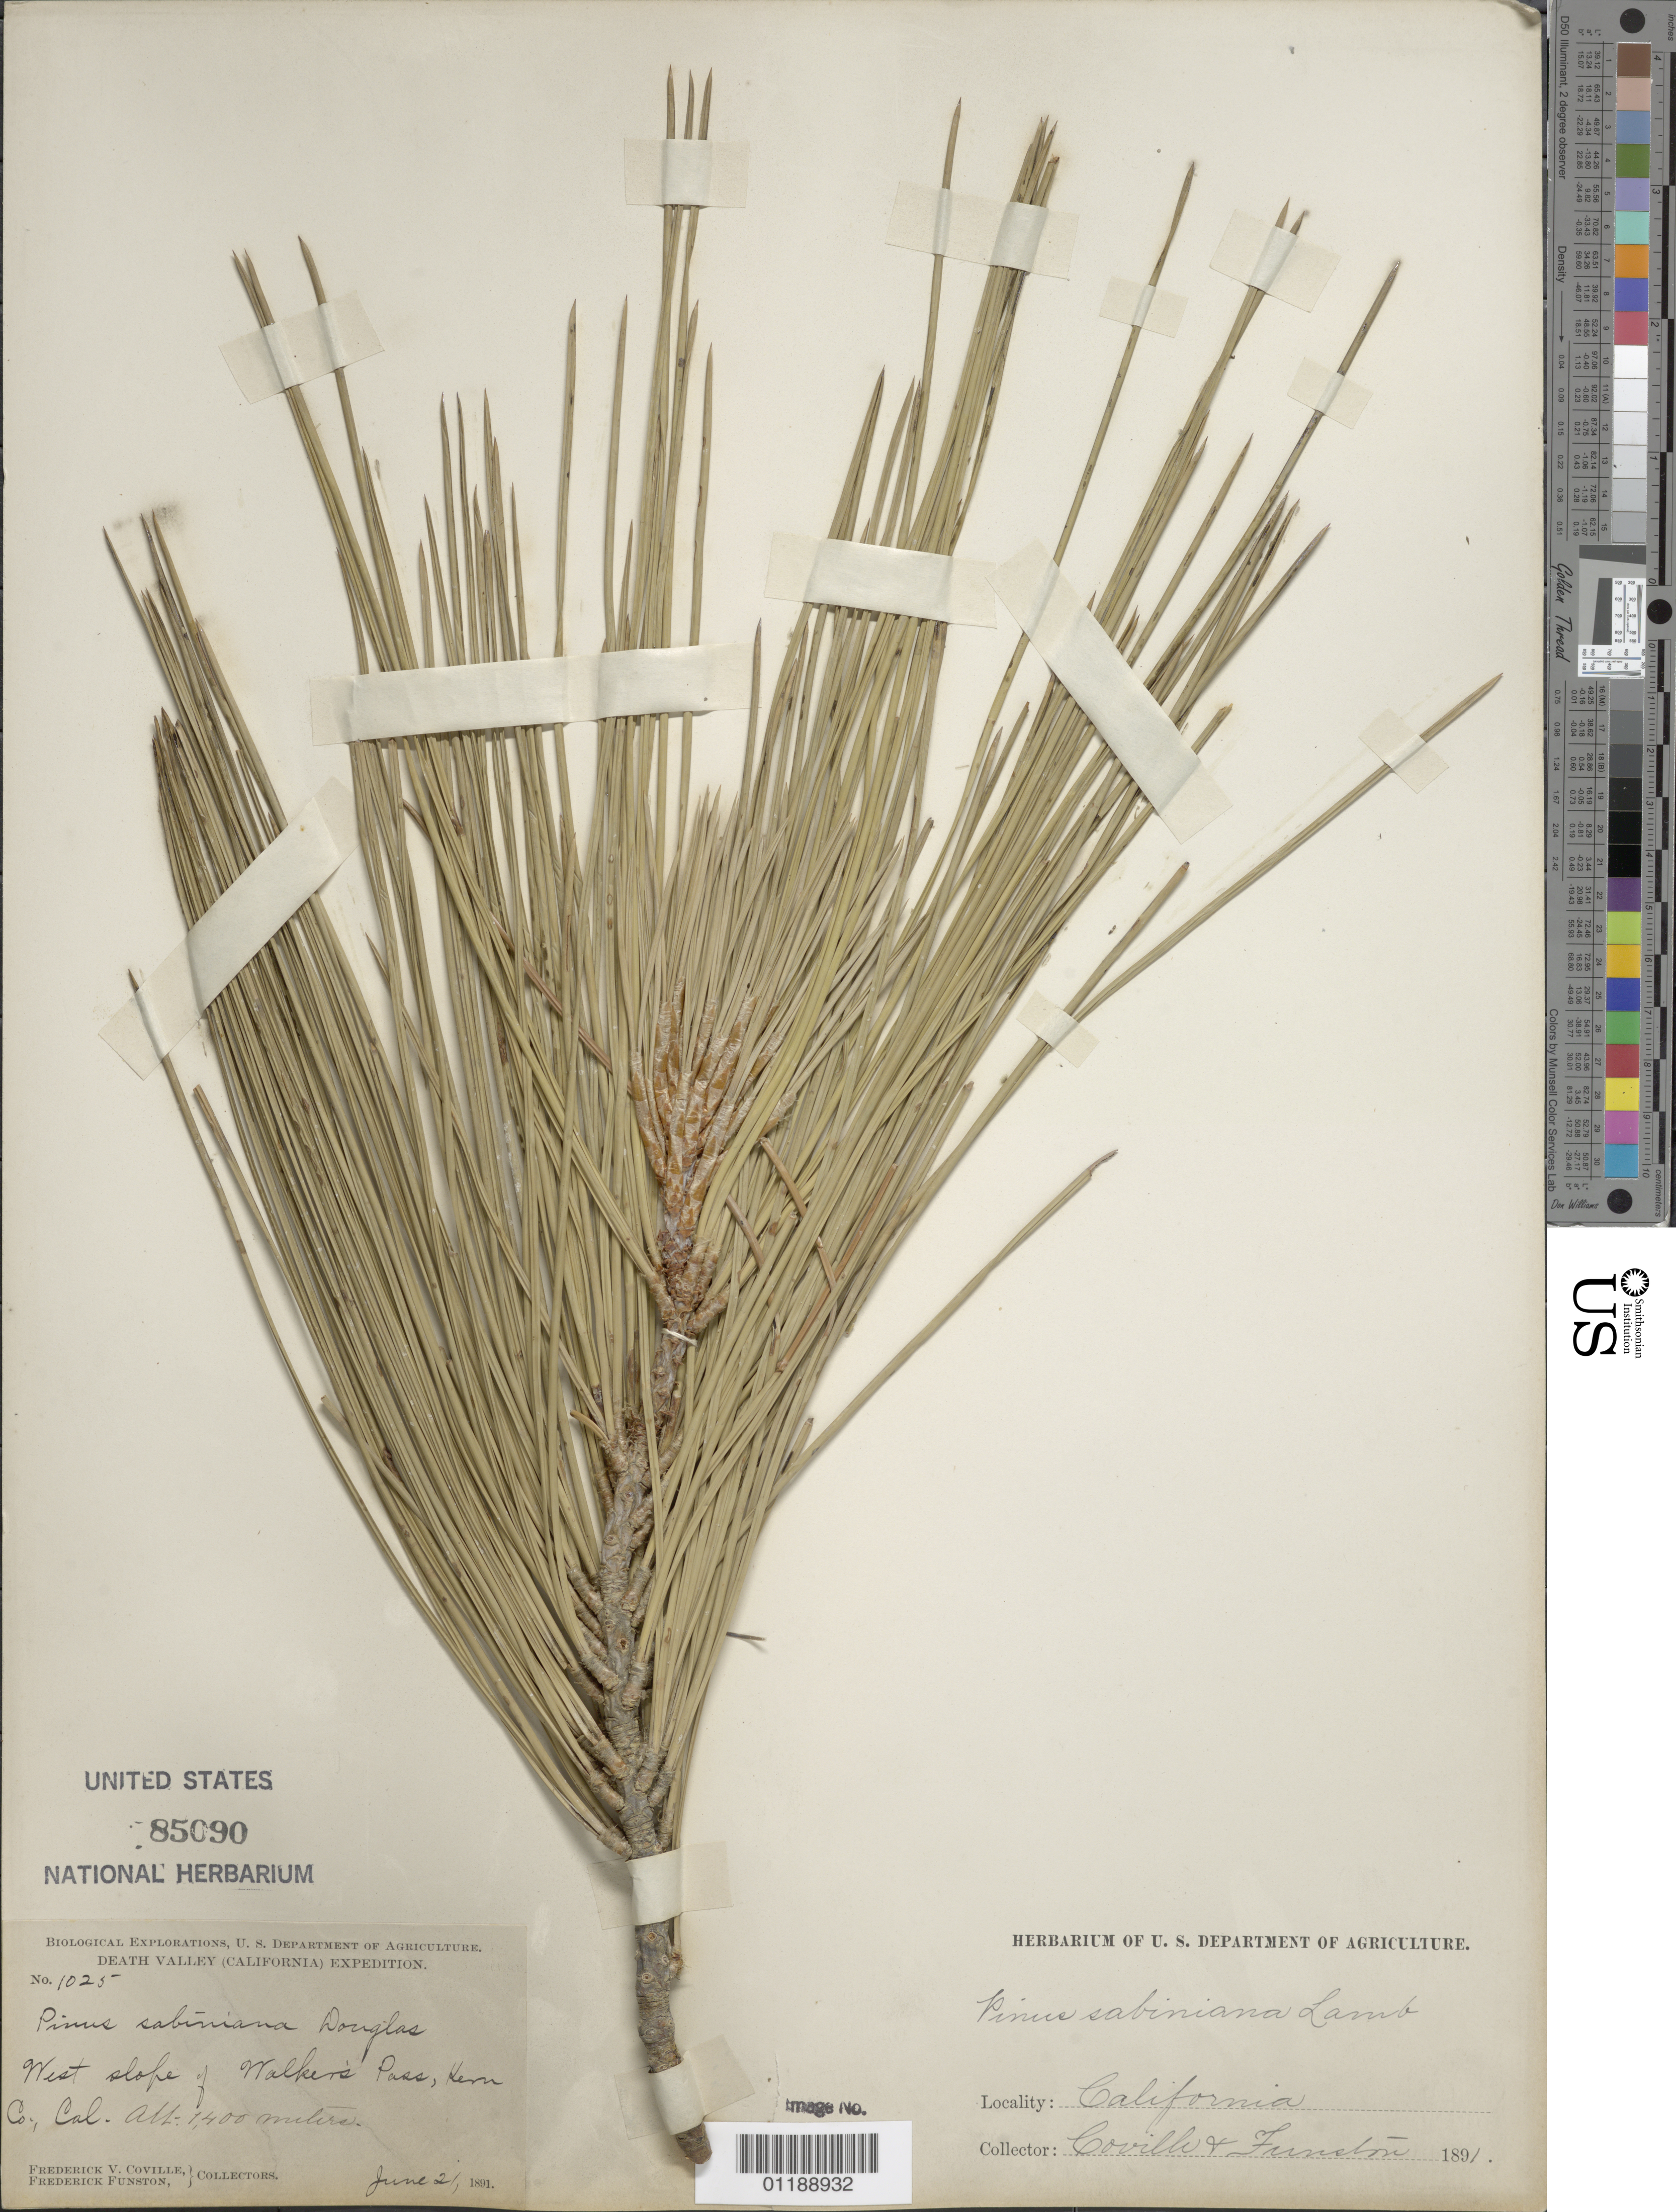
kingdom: Plantae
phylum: Tracheophyta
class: Pinopsida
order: Pinales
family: Pinaceae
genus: Pinus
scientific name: Pinus sabiniana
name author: Douglas ex D. Don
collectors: F. V. Coville & F. Funston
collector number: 1025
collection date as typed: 21 Jun 1891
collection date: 1891-06-21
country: United States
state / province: California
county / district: Kern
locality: West slope of Walker's Pass.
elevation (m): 1400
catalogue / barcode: US 85090